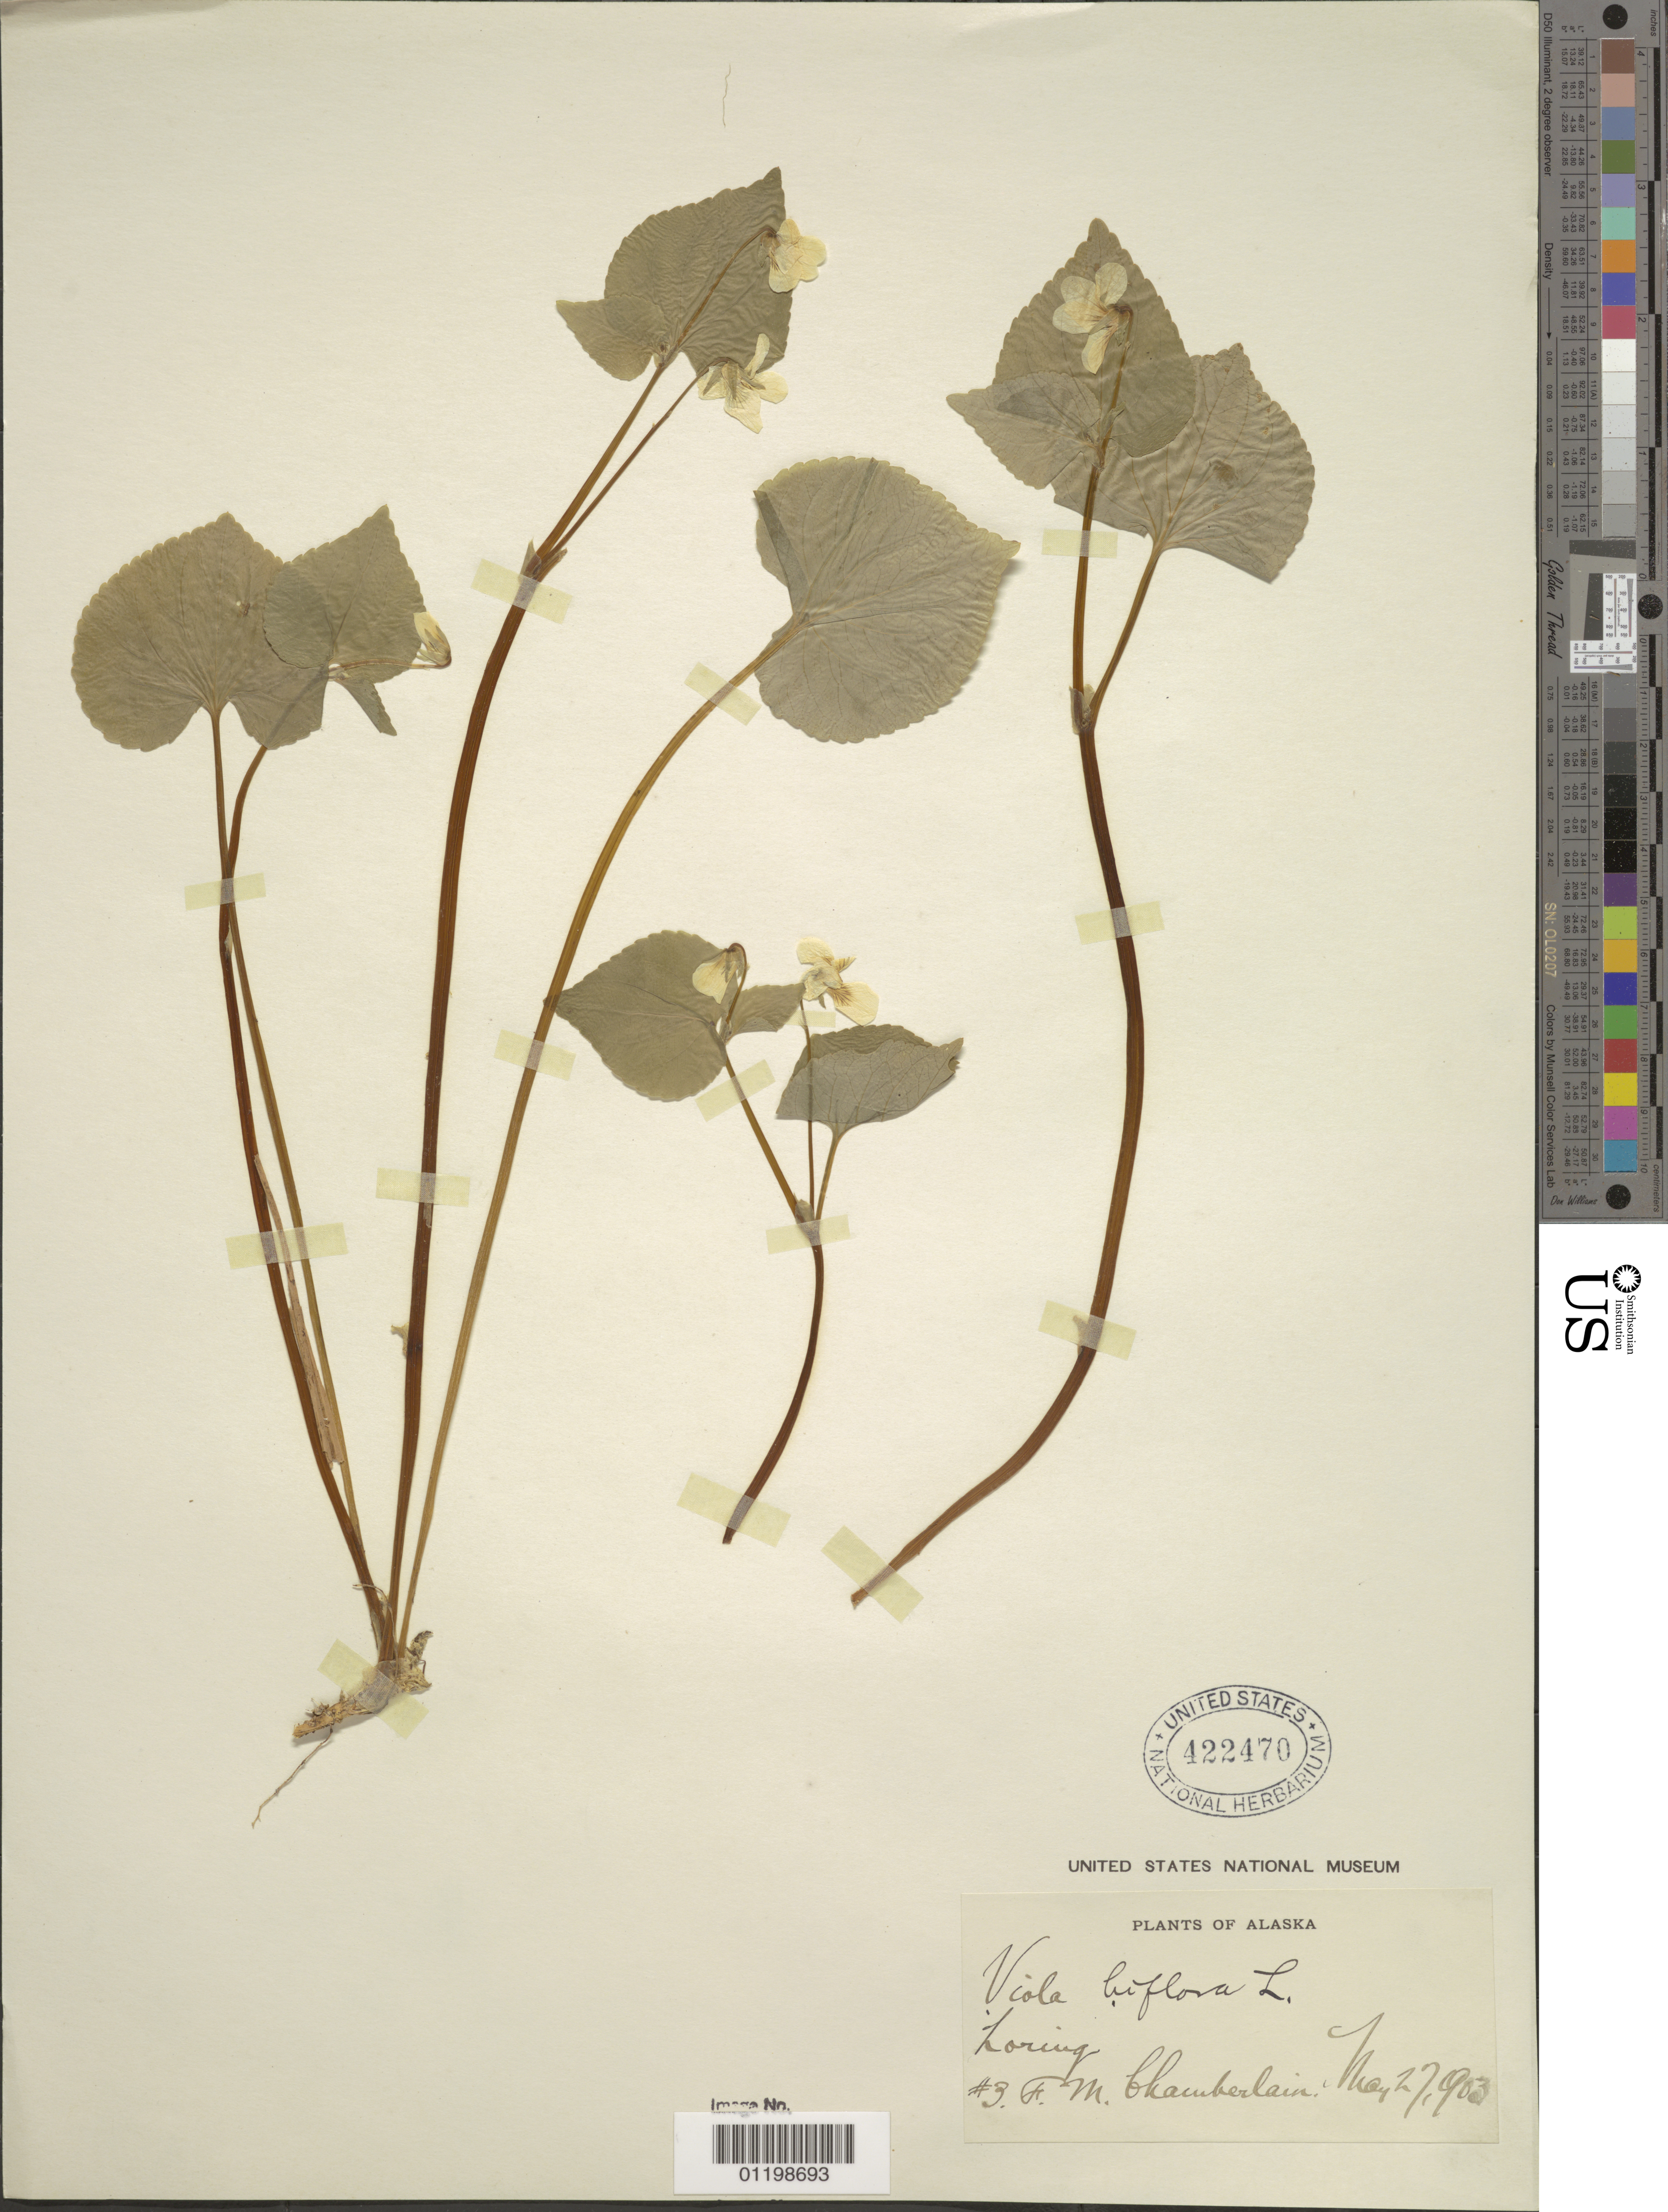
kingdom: Plantae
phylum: Tracheophyta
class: Magnoliopsida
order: Malpighiales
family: Violaceae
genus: Viola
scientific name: Viola glabella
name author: Nutt.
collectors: F. Chamberlain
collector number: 3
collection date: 1903-05-27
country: United States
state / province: Alaska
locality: Loring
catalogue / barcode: US 422470